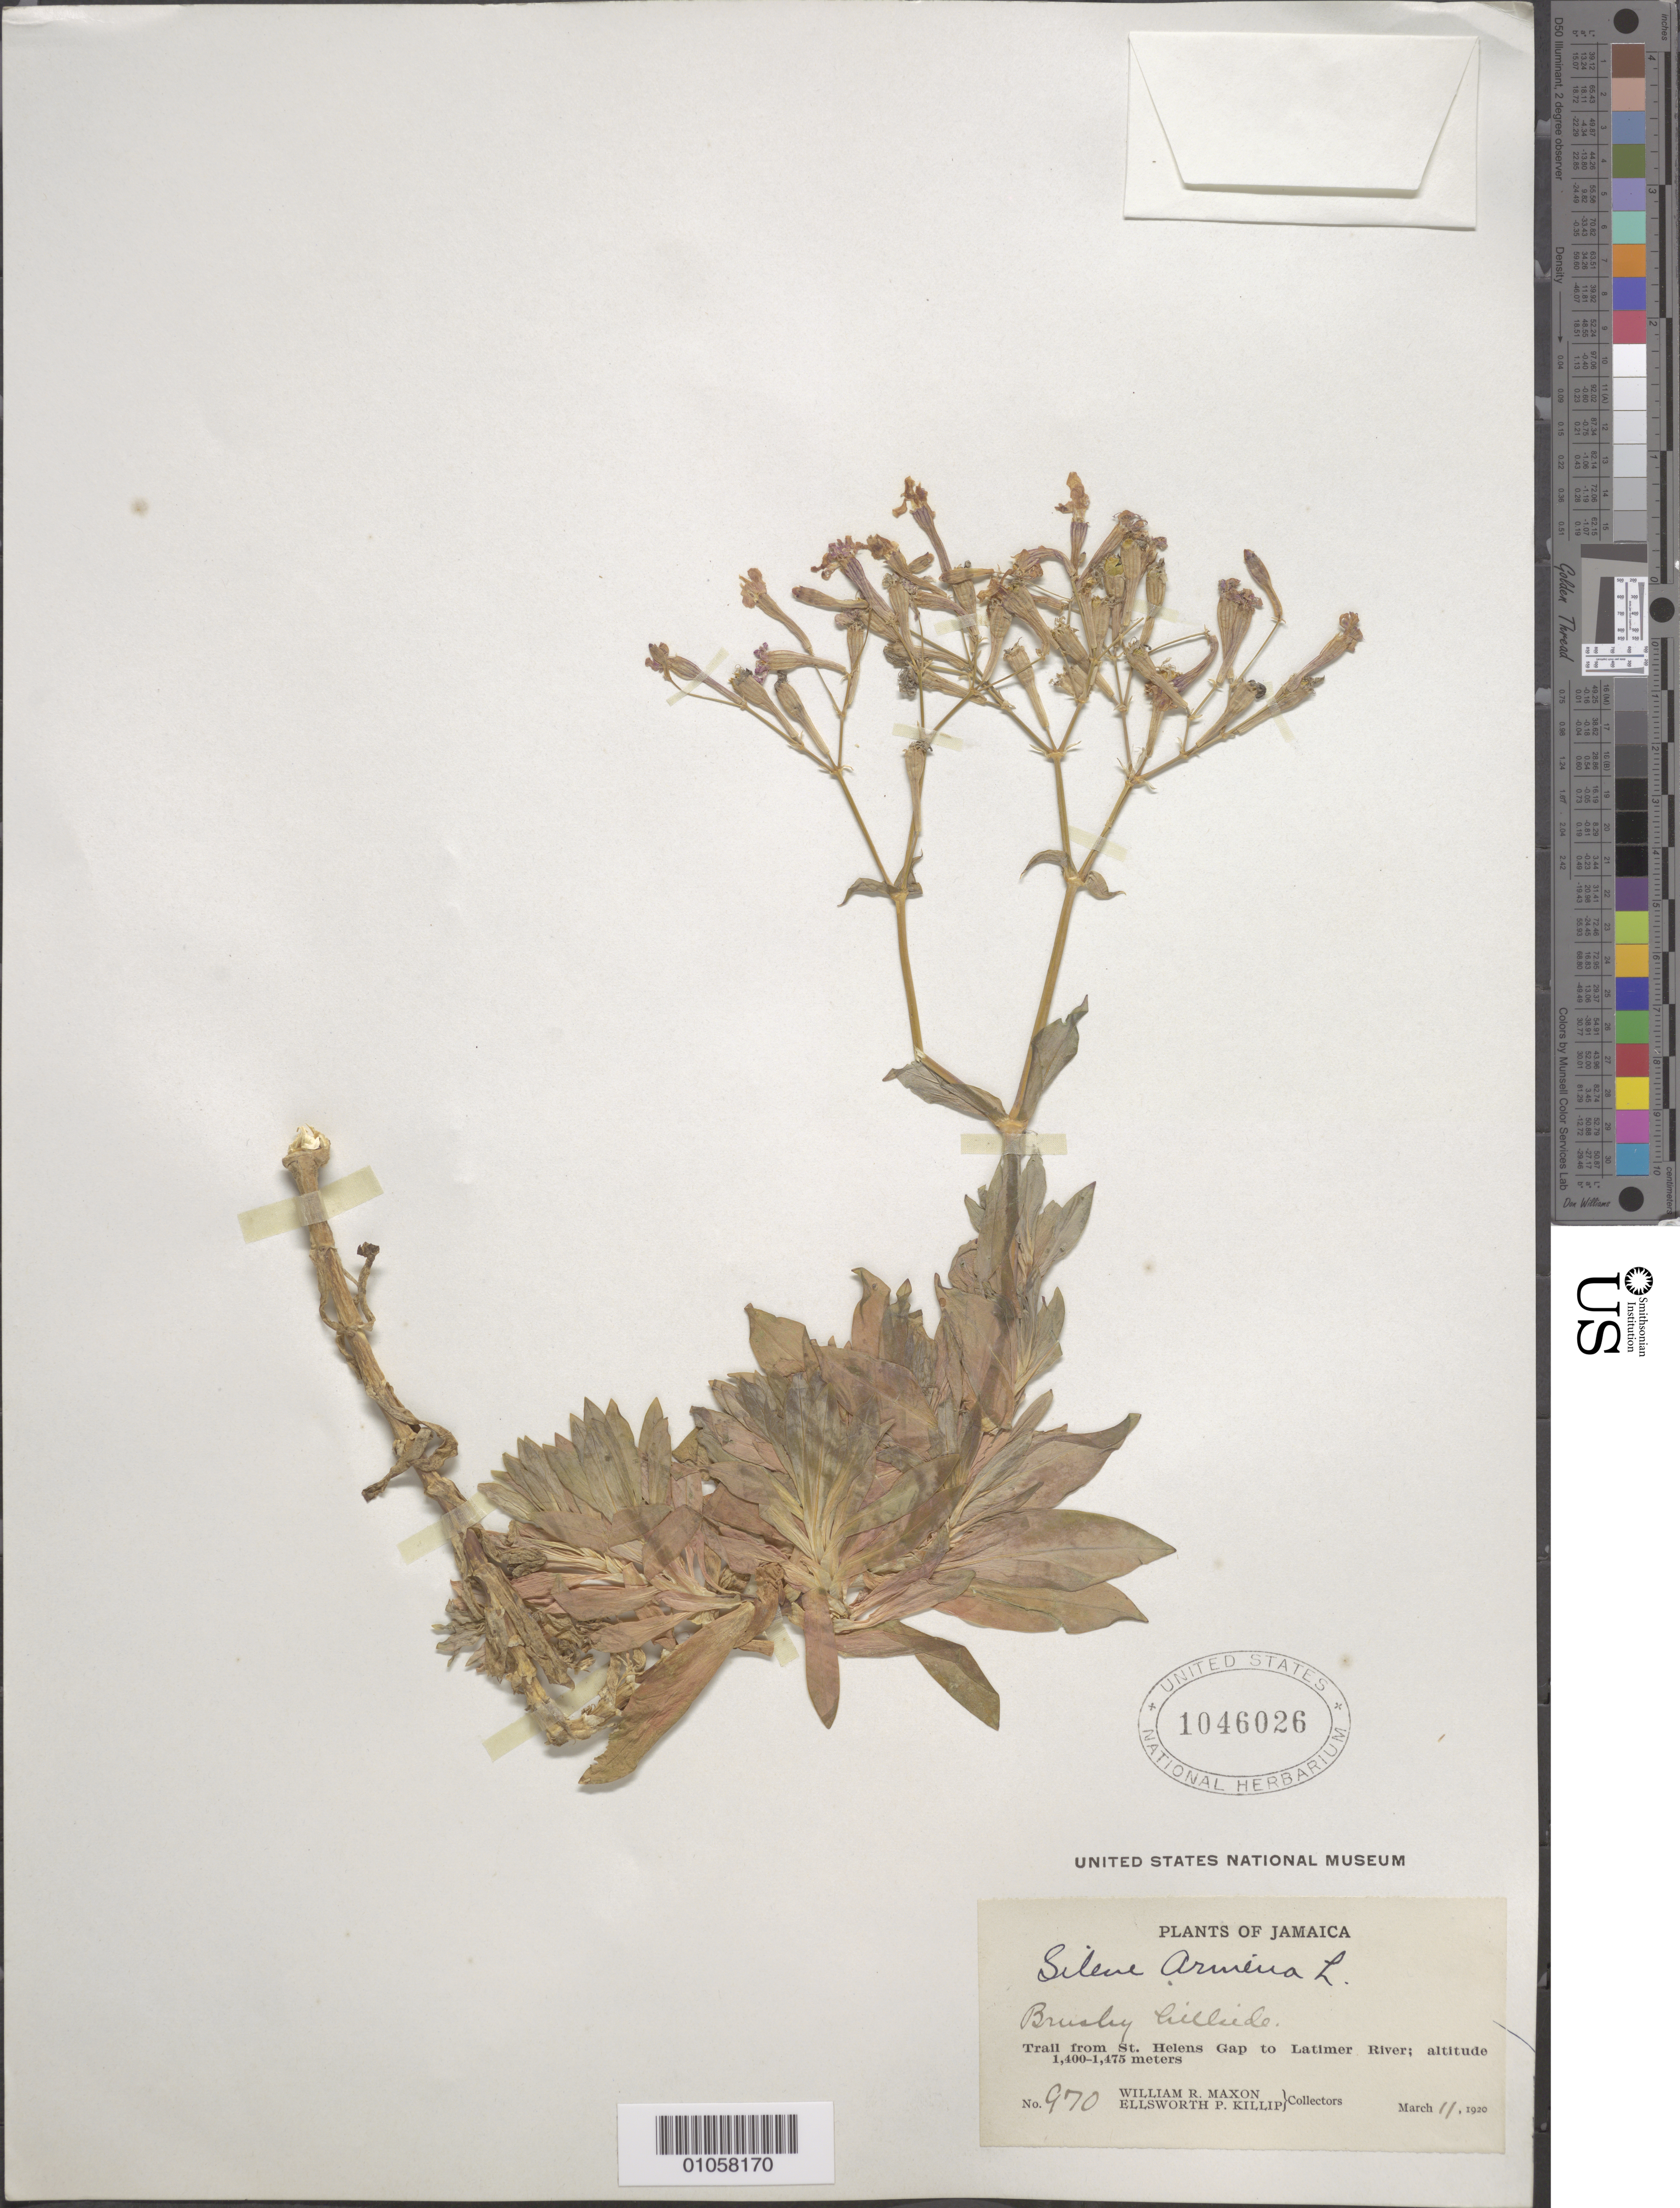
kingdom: Plantae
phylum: Tracheophyta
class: Magnoliopsida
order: Caryophyllales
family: Caryophyllaceae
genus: Atocion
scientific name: Atocion armeria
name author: (L.) Raf.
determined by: U.S. National Herbarium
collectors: W. R. Maxon & E. P. Killip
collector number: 970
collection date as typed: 11 Mar 1920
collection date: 1920-03-11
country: Jamaica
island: Jamaica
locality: Trail from Helen's Gap to Latimer River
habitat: Brushy hillside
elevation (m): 1400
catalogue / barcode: US 1046026